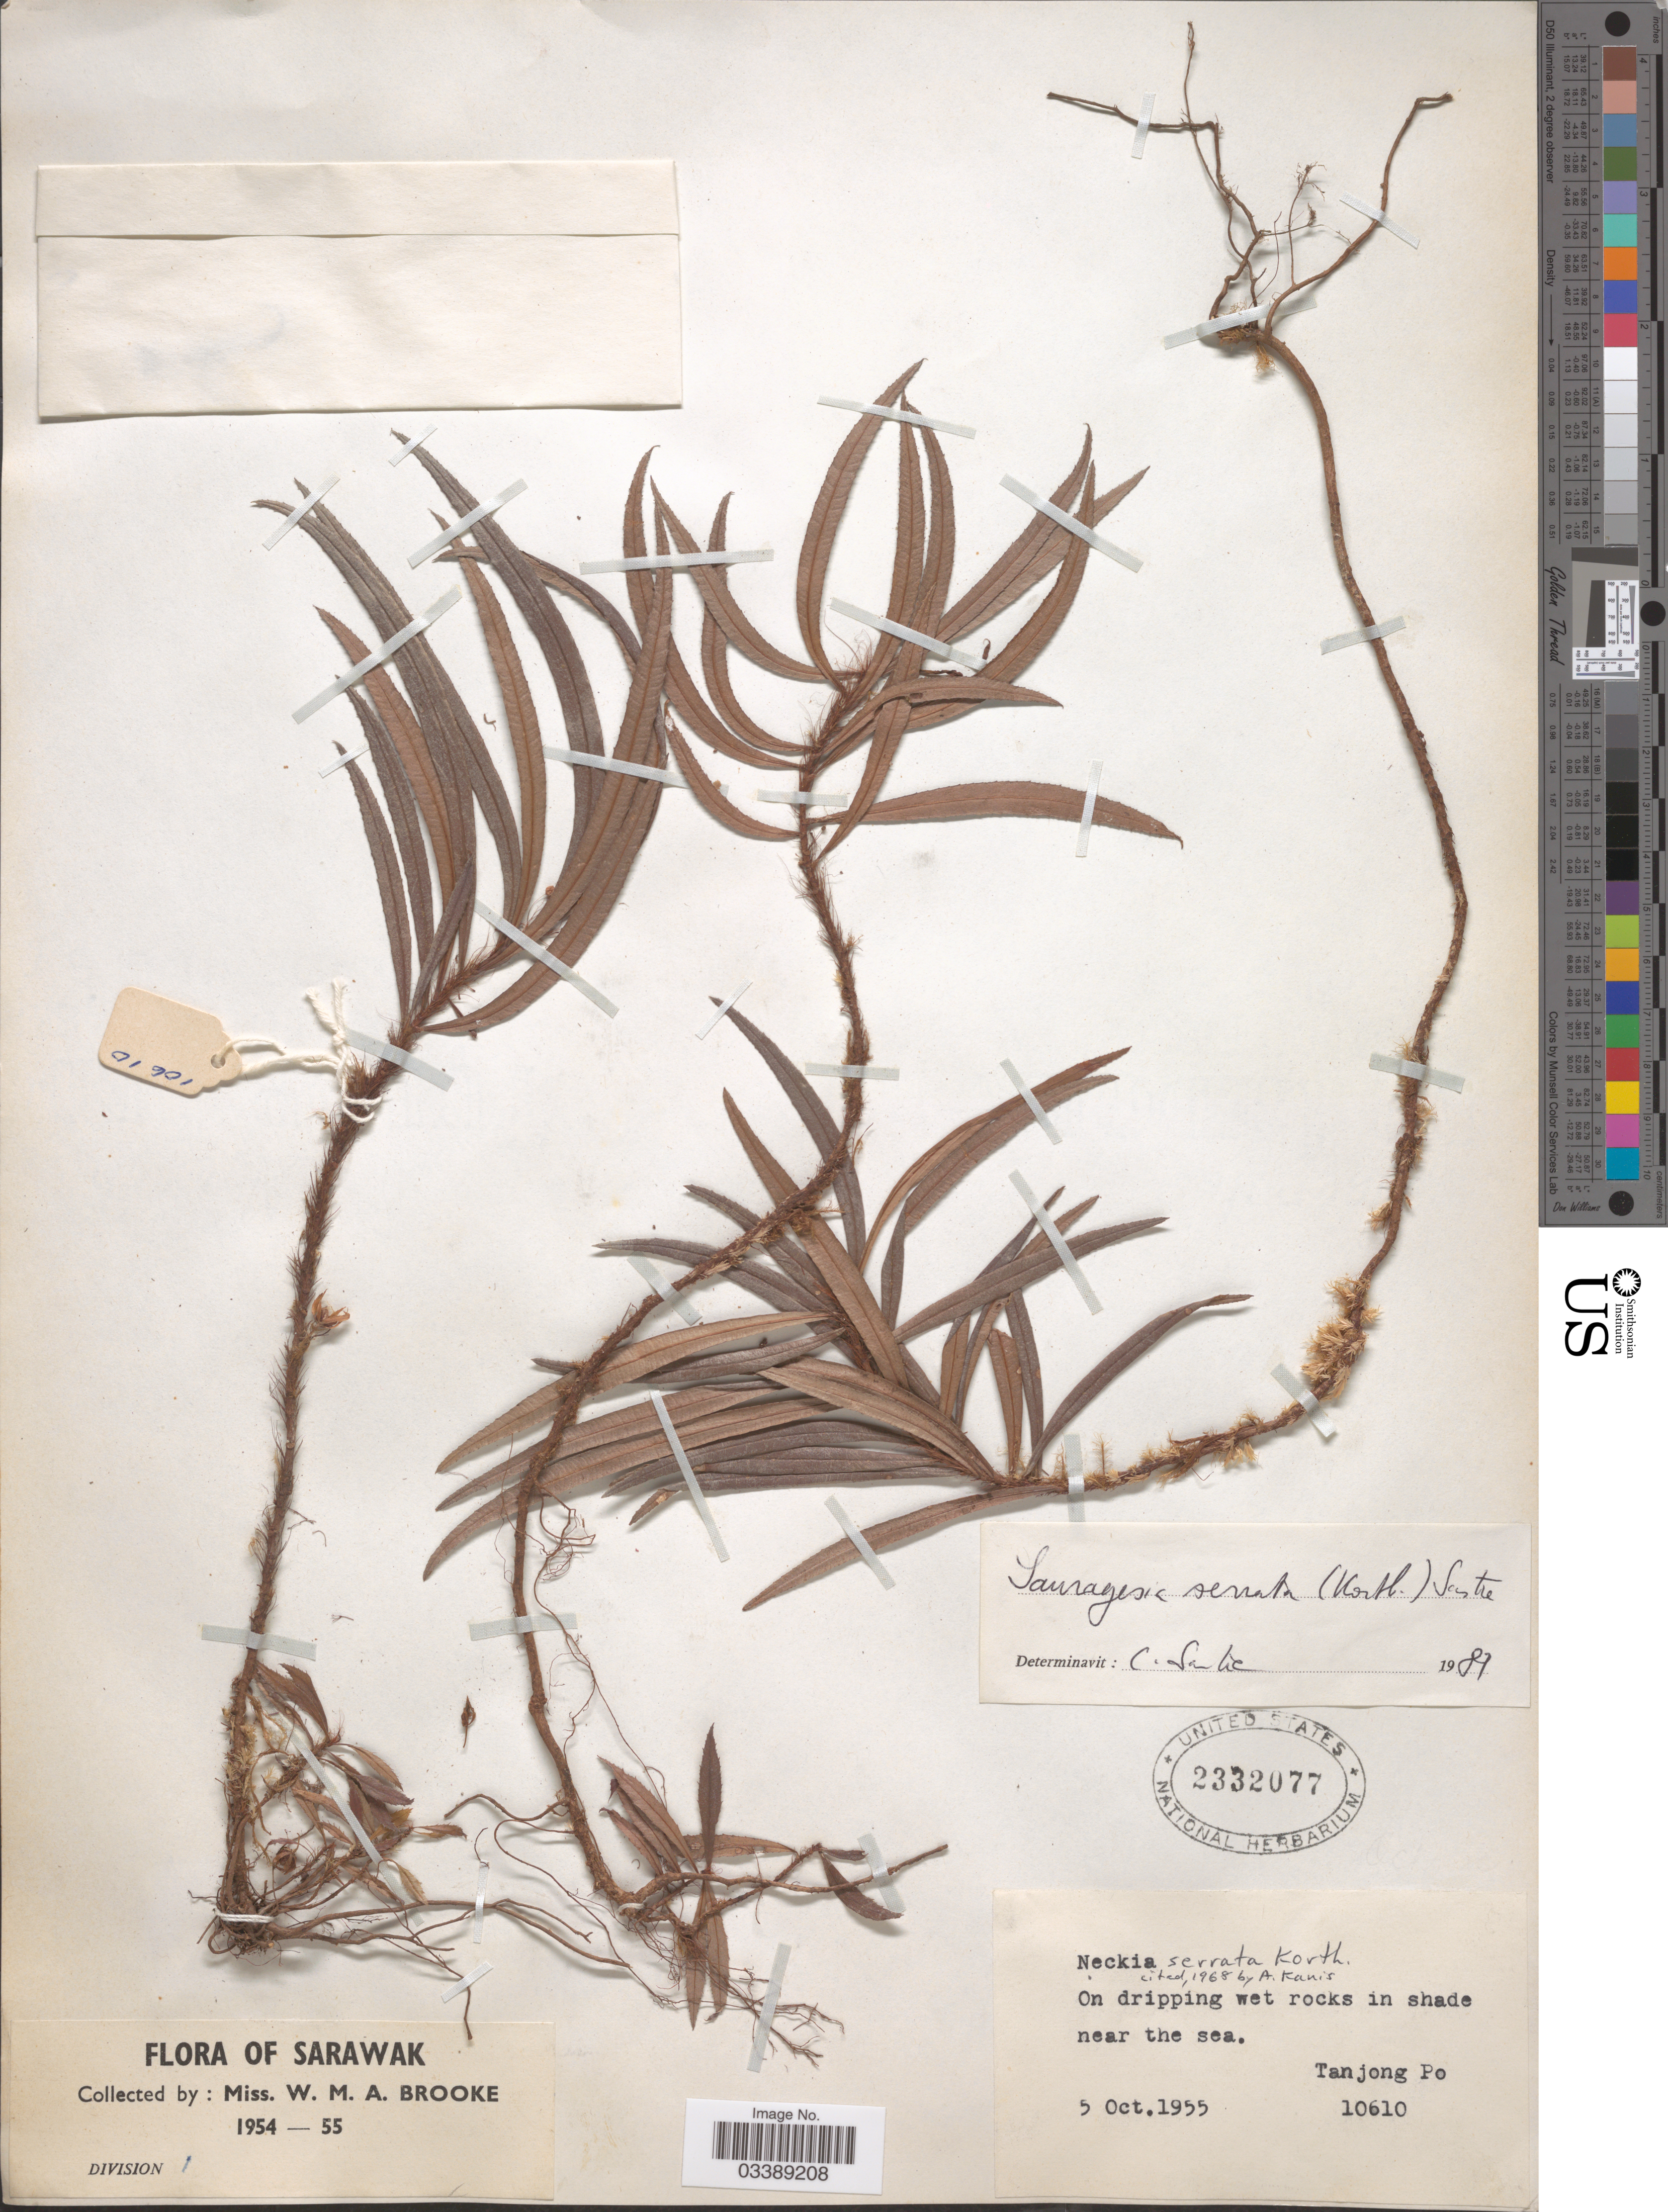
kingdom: Plantae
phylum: Tracheophyta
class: Magnoliopsida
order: Malpighiales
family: Ochnaceae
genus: Neckia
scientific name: Neckia serrata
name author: Korth.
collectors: W. Brooke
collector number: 10610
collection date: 1955-10-05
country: Malaysia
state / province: Sarawak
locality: Division 1. Tanjong Po.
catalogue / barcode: US 2332077